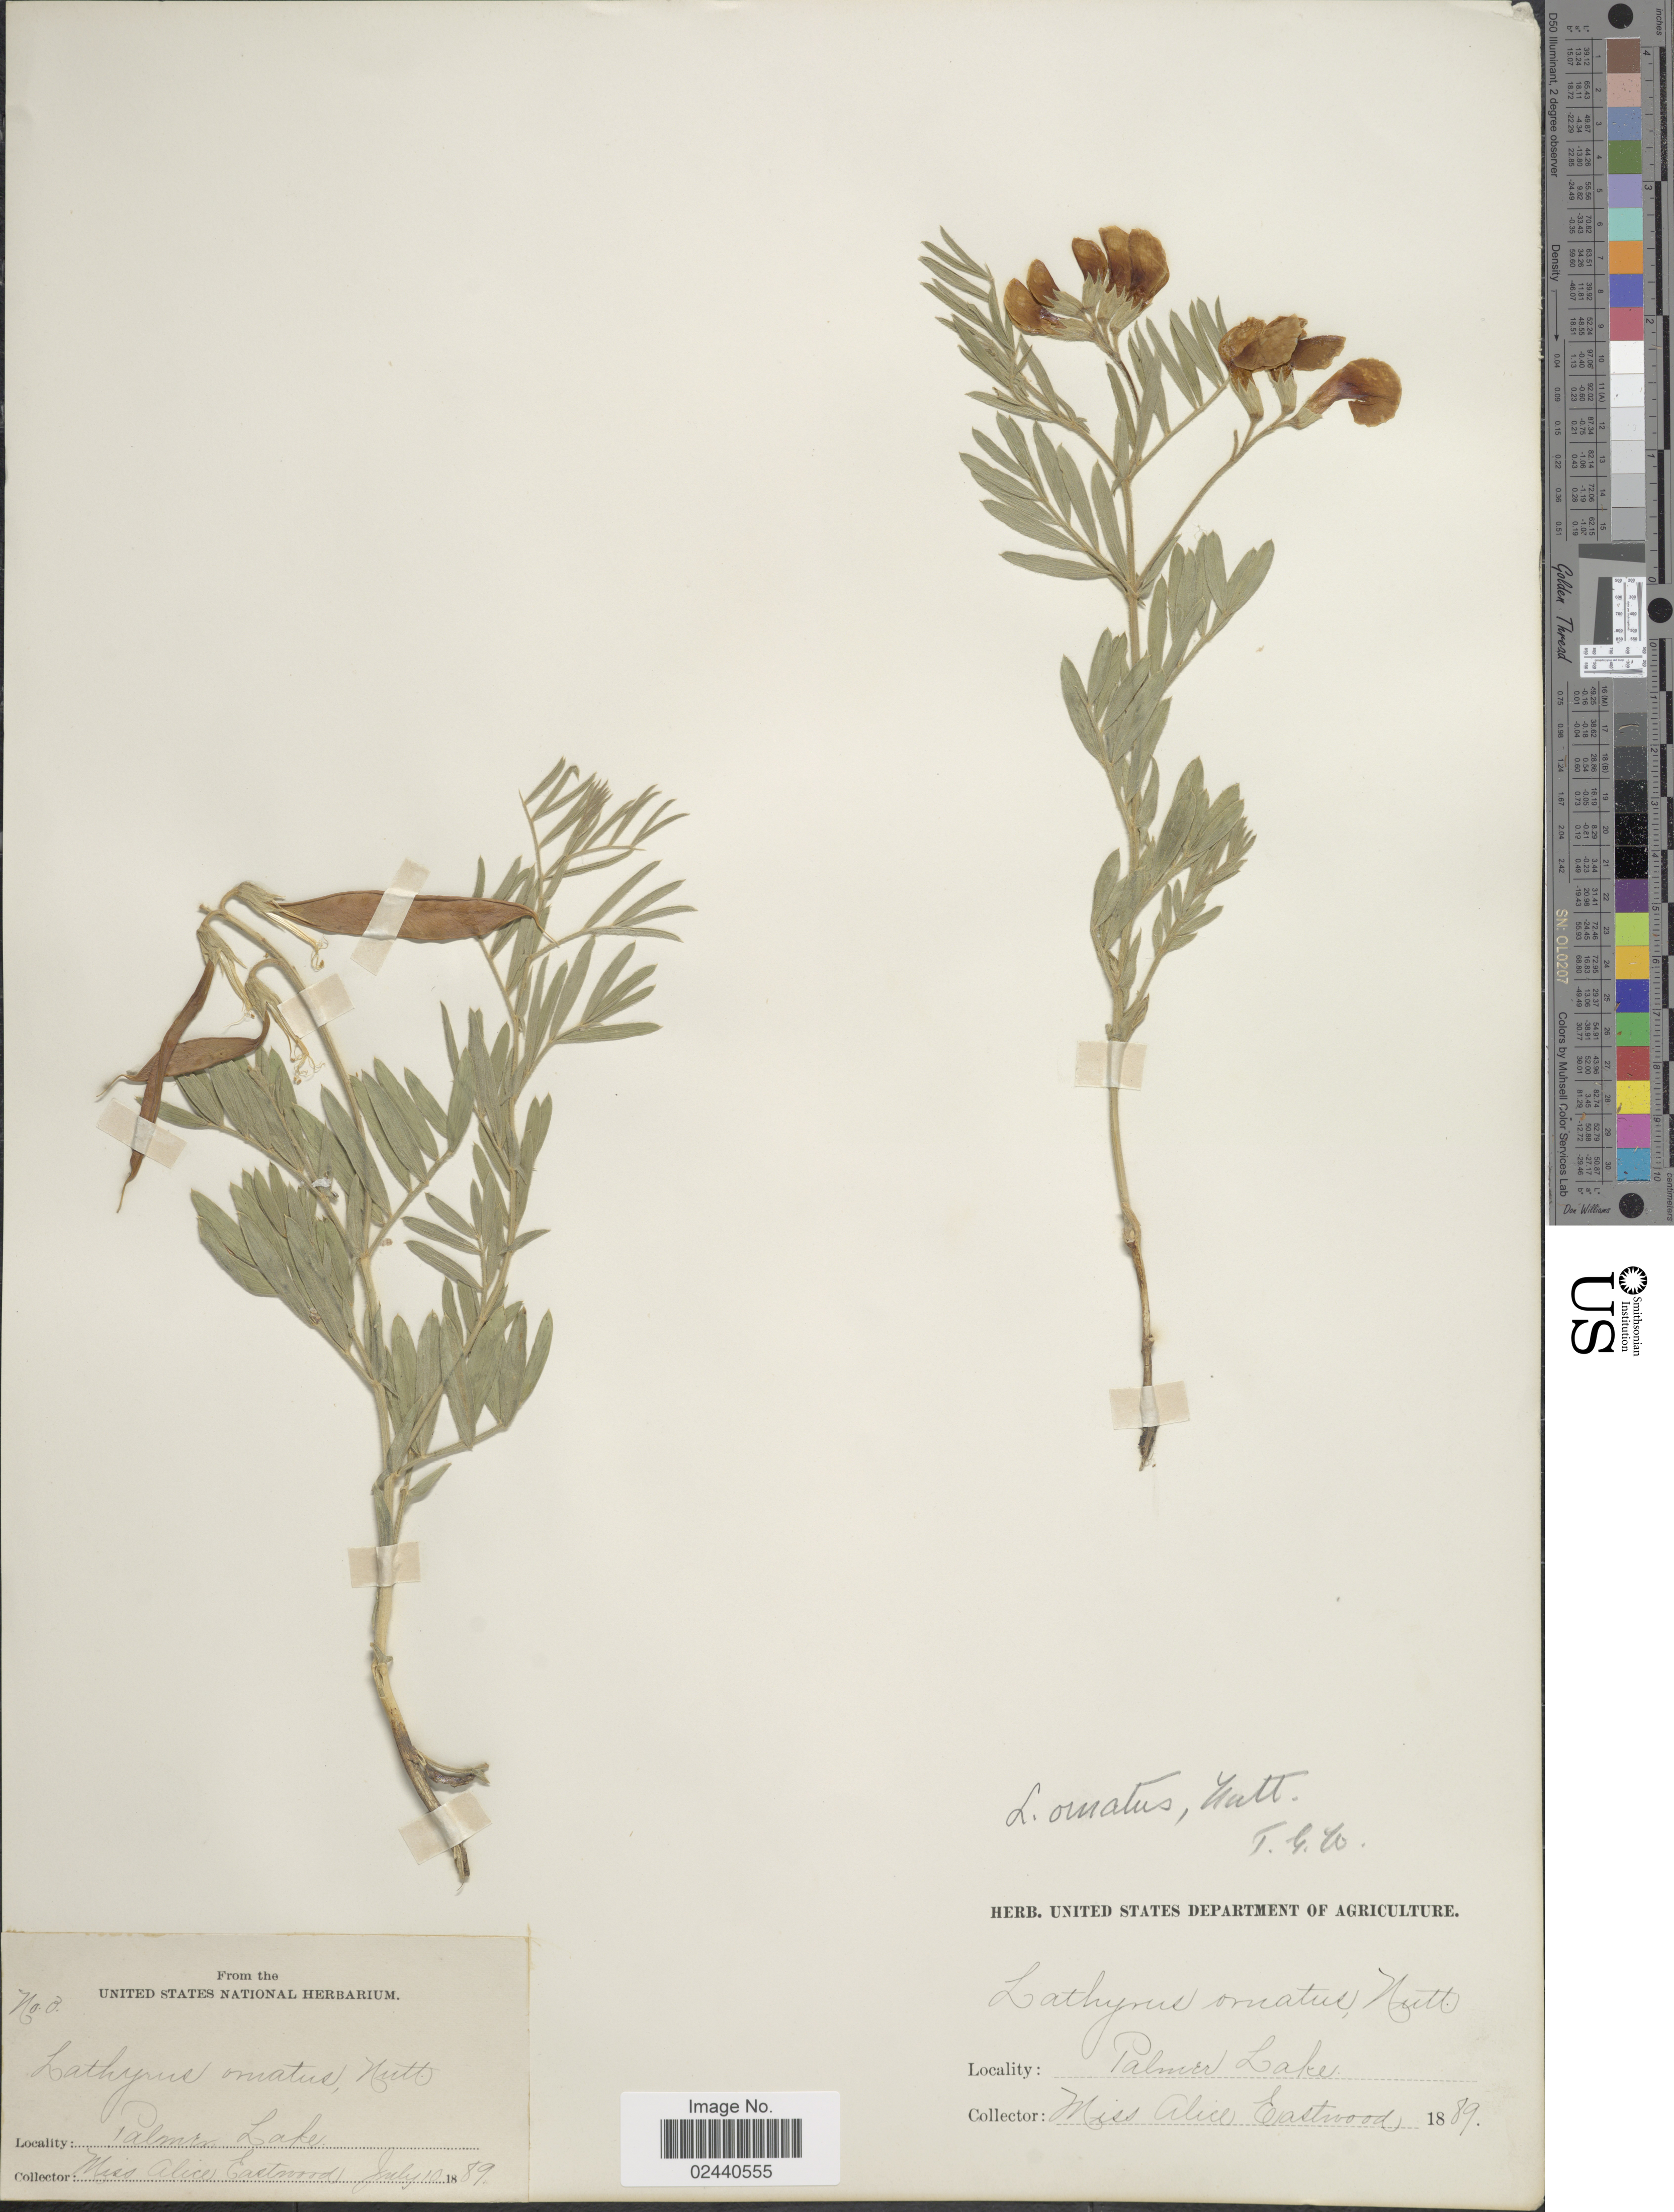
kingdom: Plantae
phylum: Tracheophyta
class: Magnoliopsida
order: Fabales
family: Fabaceae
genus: Lathyrus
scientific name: Lathyrus incanus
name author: (J.G. Sm. & Rydb.) Rydb.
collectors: A. Eastwood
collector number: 3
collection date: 1889-07-10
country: United States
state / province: Colorado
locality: Palmer Lake